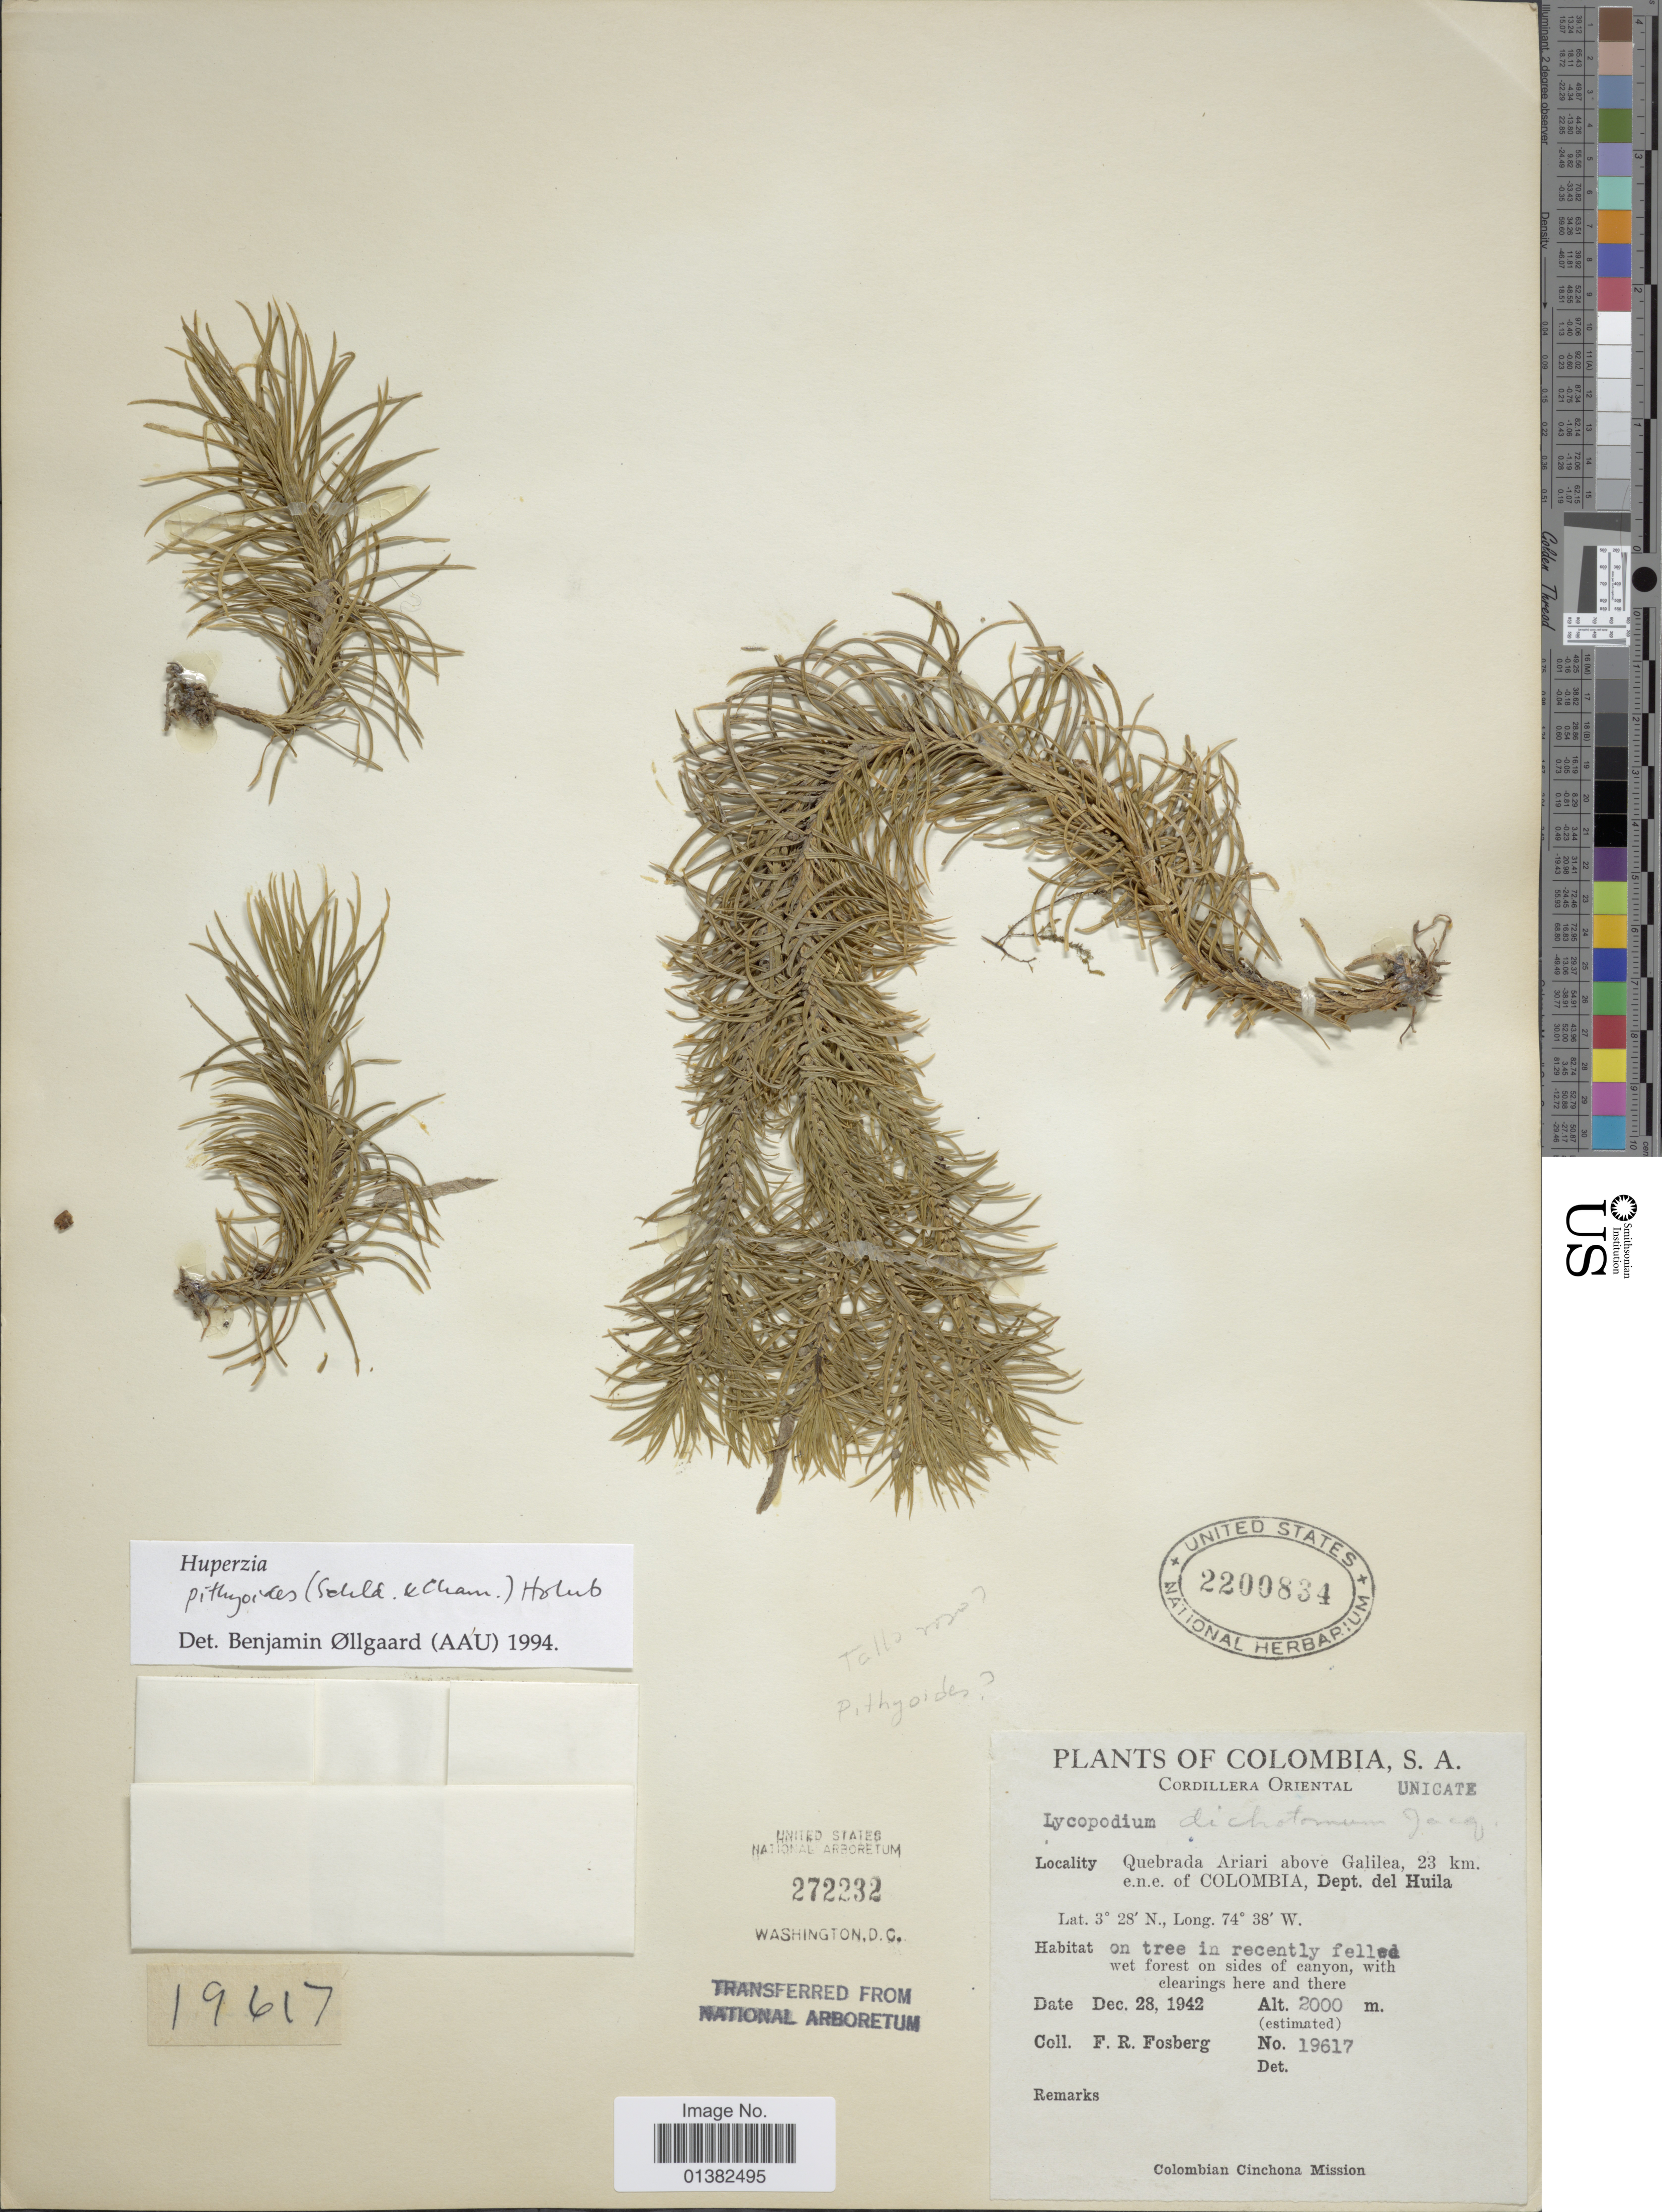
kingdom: Plantae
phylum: Tracheophyta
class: Lycopodiopsida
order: Lycopodiales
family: Lycopodiaceae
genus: Phlegmariurus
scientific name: Phlegmariurus pithyoides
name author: (Schltdl. & Cham.) B. Øllg.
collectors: F. R. Fosberg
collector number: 19617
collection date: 1942-12-28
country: Colombia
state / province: Huila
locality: Cordillera Oriental, Quebrada Ariari above Galilea, 23 km. e.n.e. of Colombia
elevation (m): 2000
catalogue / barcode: US 2200834